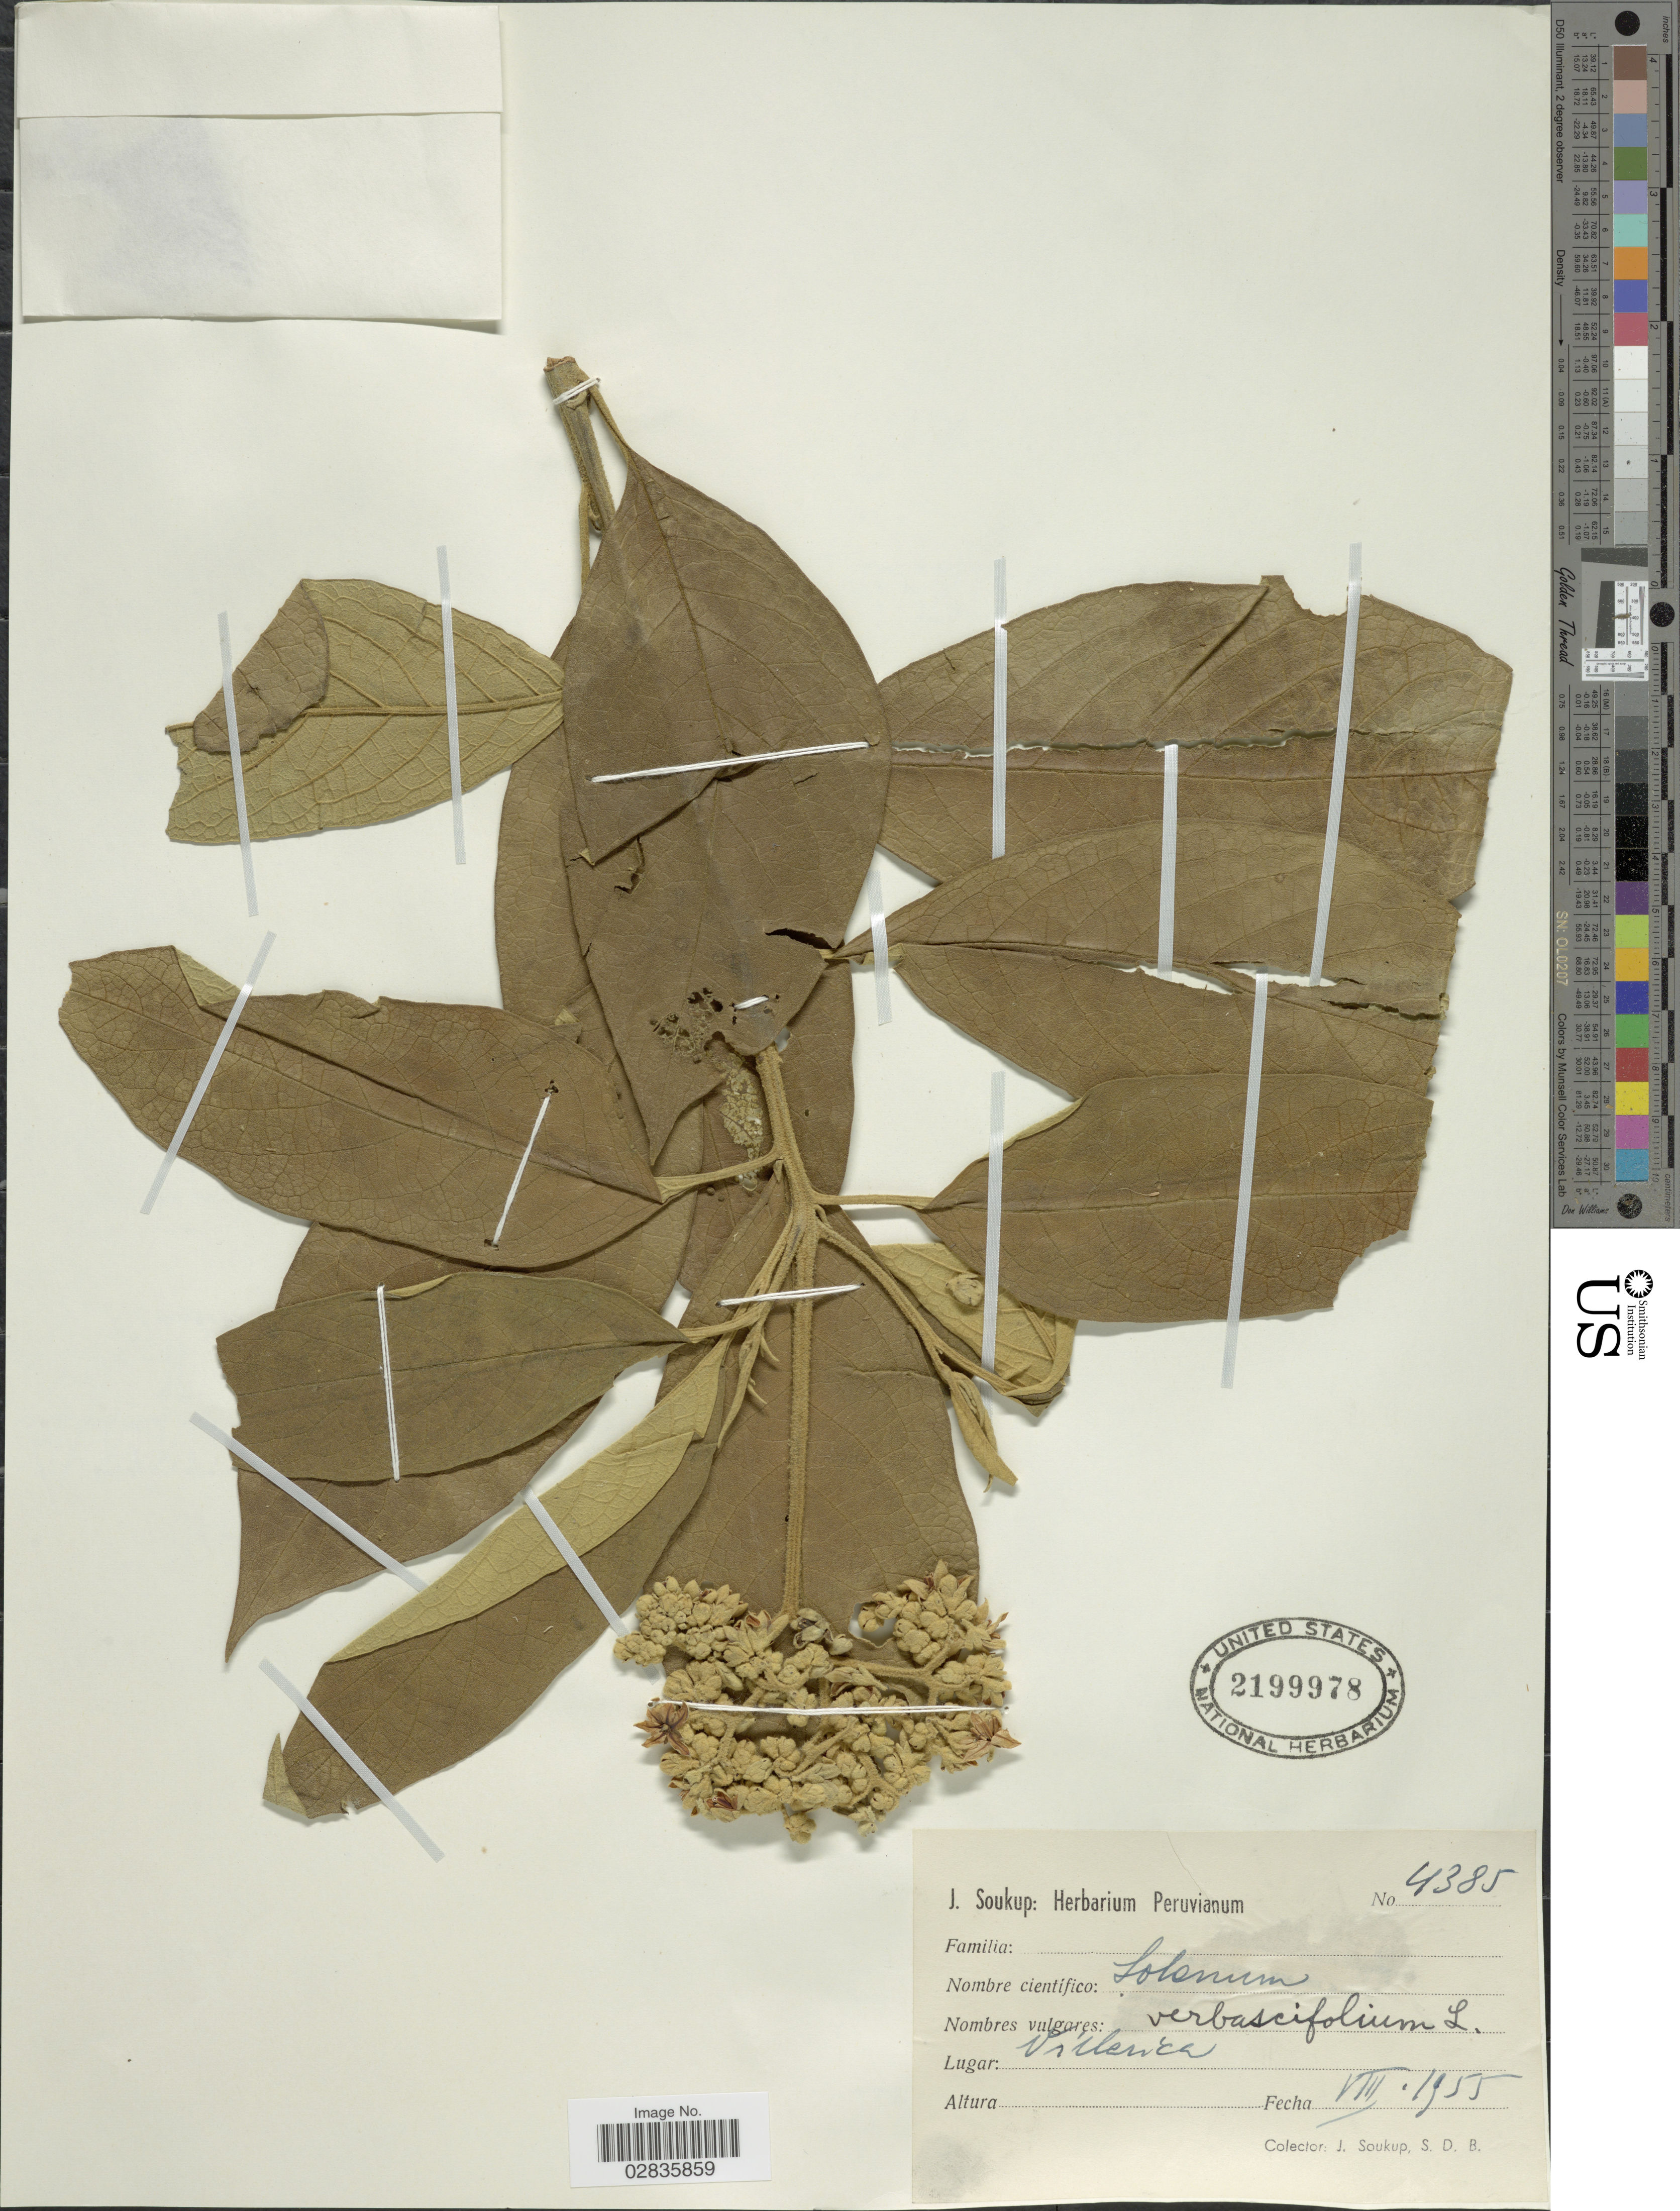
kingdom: Plantae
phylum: Tracheophyta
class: Magnoliopsida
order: Solanales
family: Solanaceae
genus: Solanum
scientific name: Solanum erianthum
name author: D. Don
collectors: J. Soukup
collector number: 4385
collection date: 1955-08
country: Peru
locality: Villenca.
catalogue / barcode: US 2199978